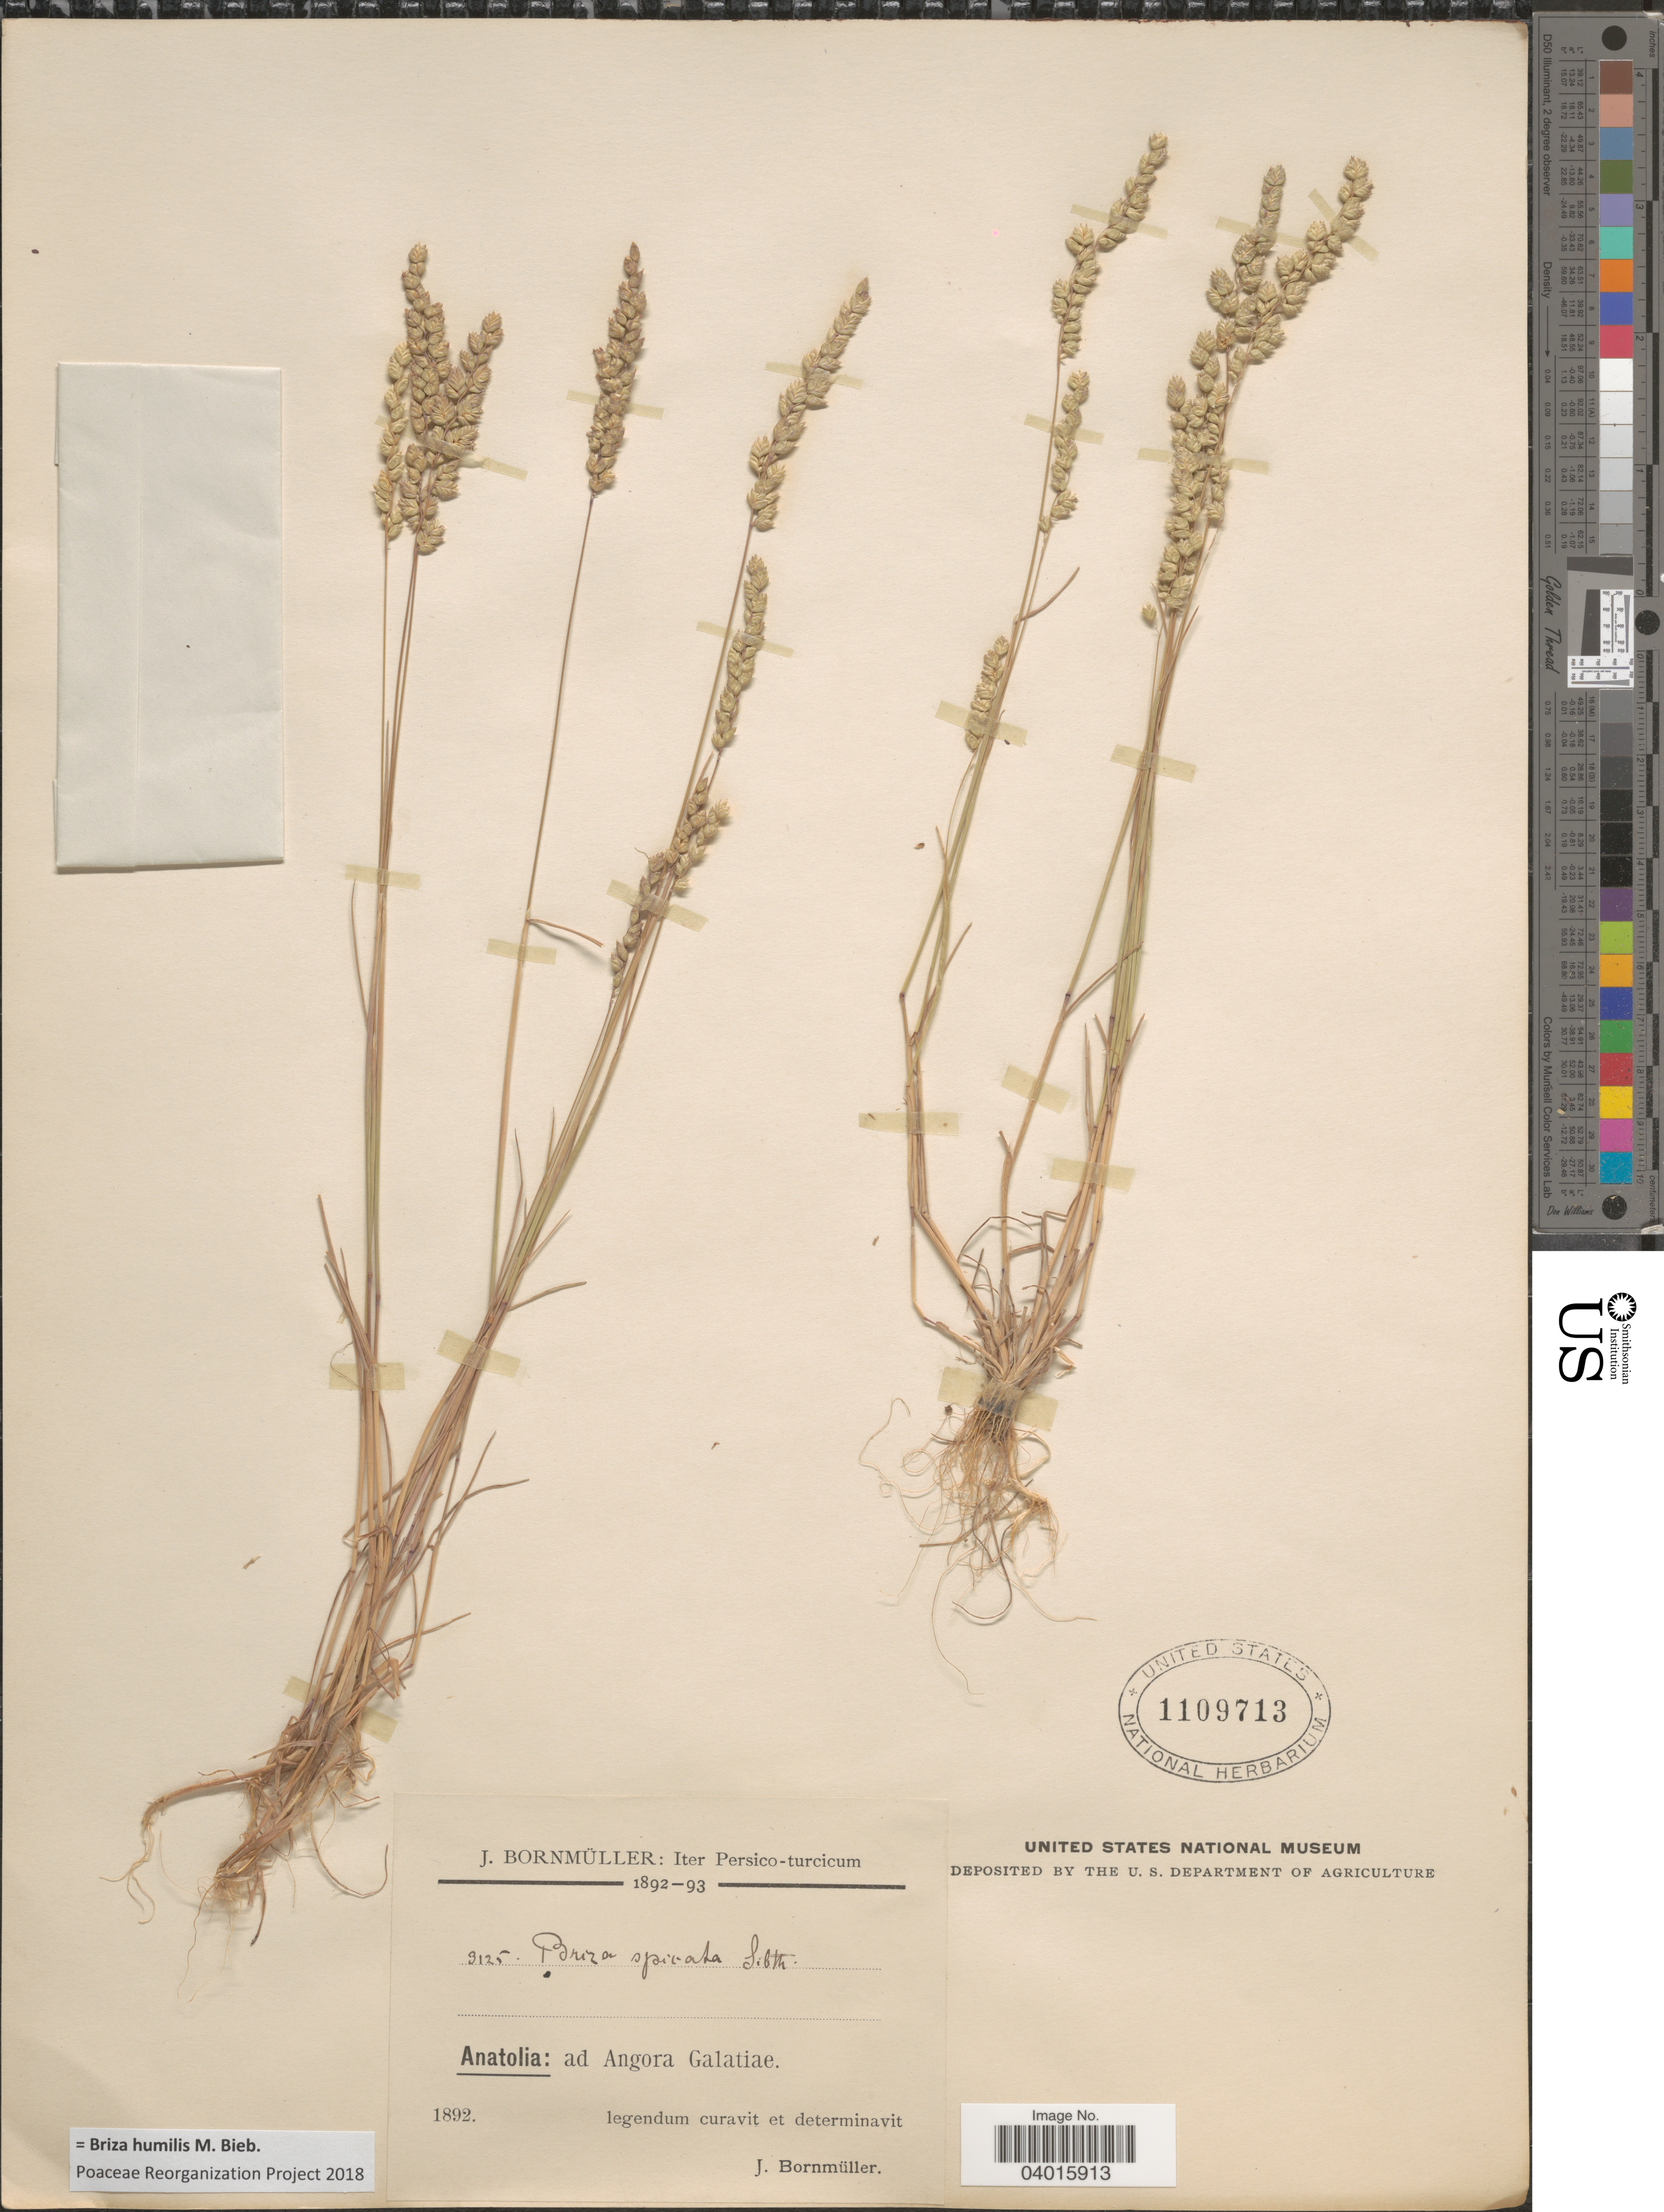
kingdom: Plantae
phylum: Tracheophyta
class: Liliopsida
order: Poales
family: Poaceae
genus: Briza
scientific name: Briza humilis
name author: M. Bieb.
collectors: J. Bornmüller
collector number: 3125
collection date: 1892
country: Turkey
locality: Iter Persico-turcicum. Anatolia: ad Angora Galatiae.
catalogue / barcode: US 1109713